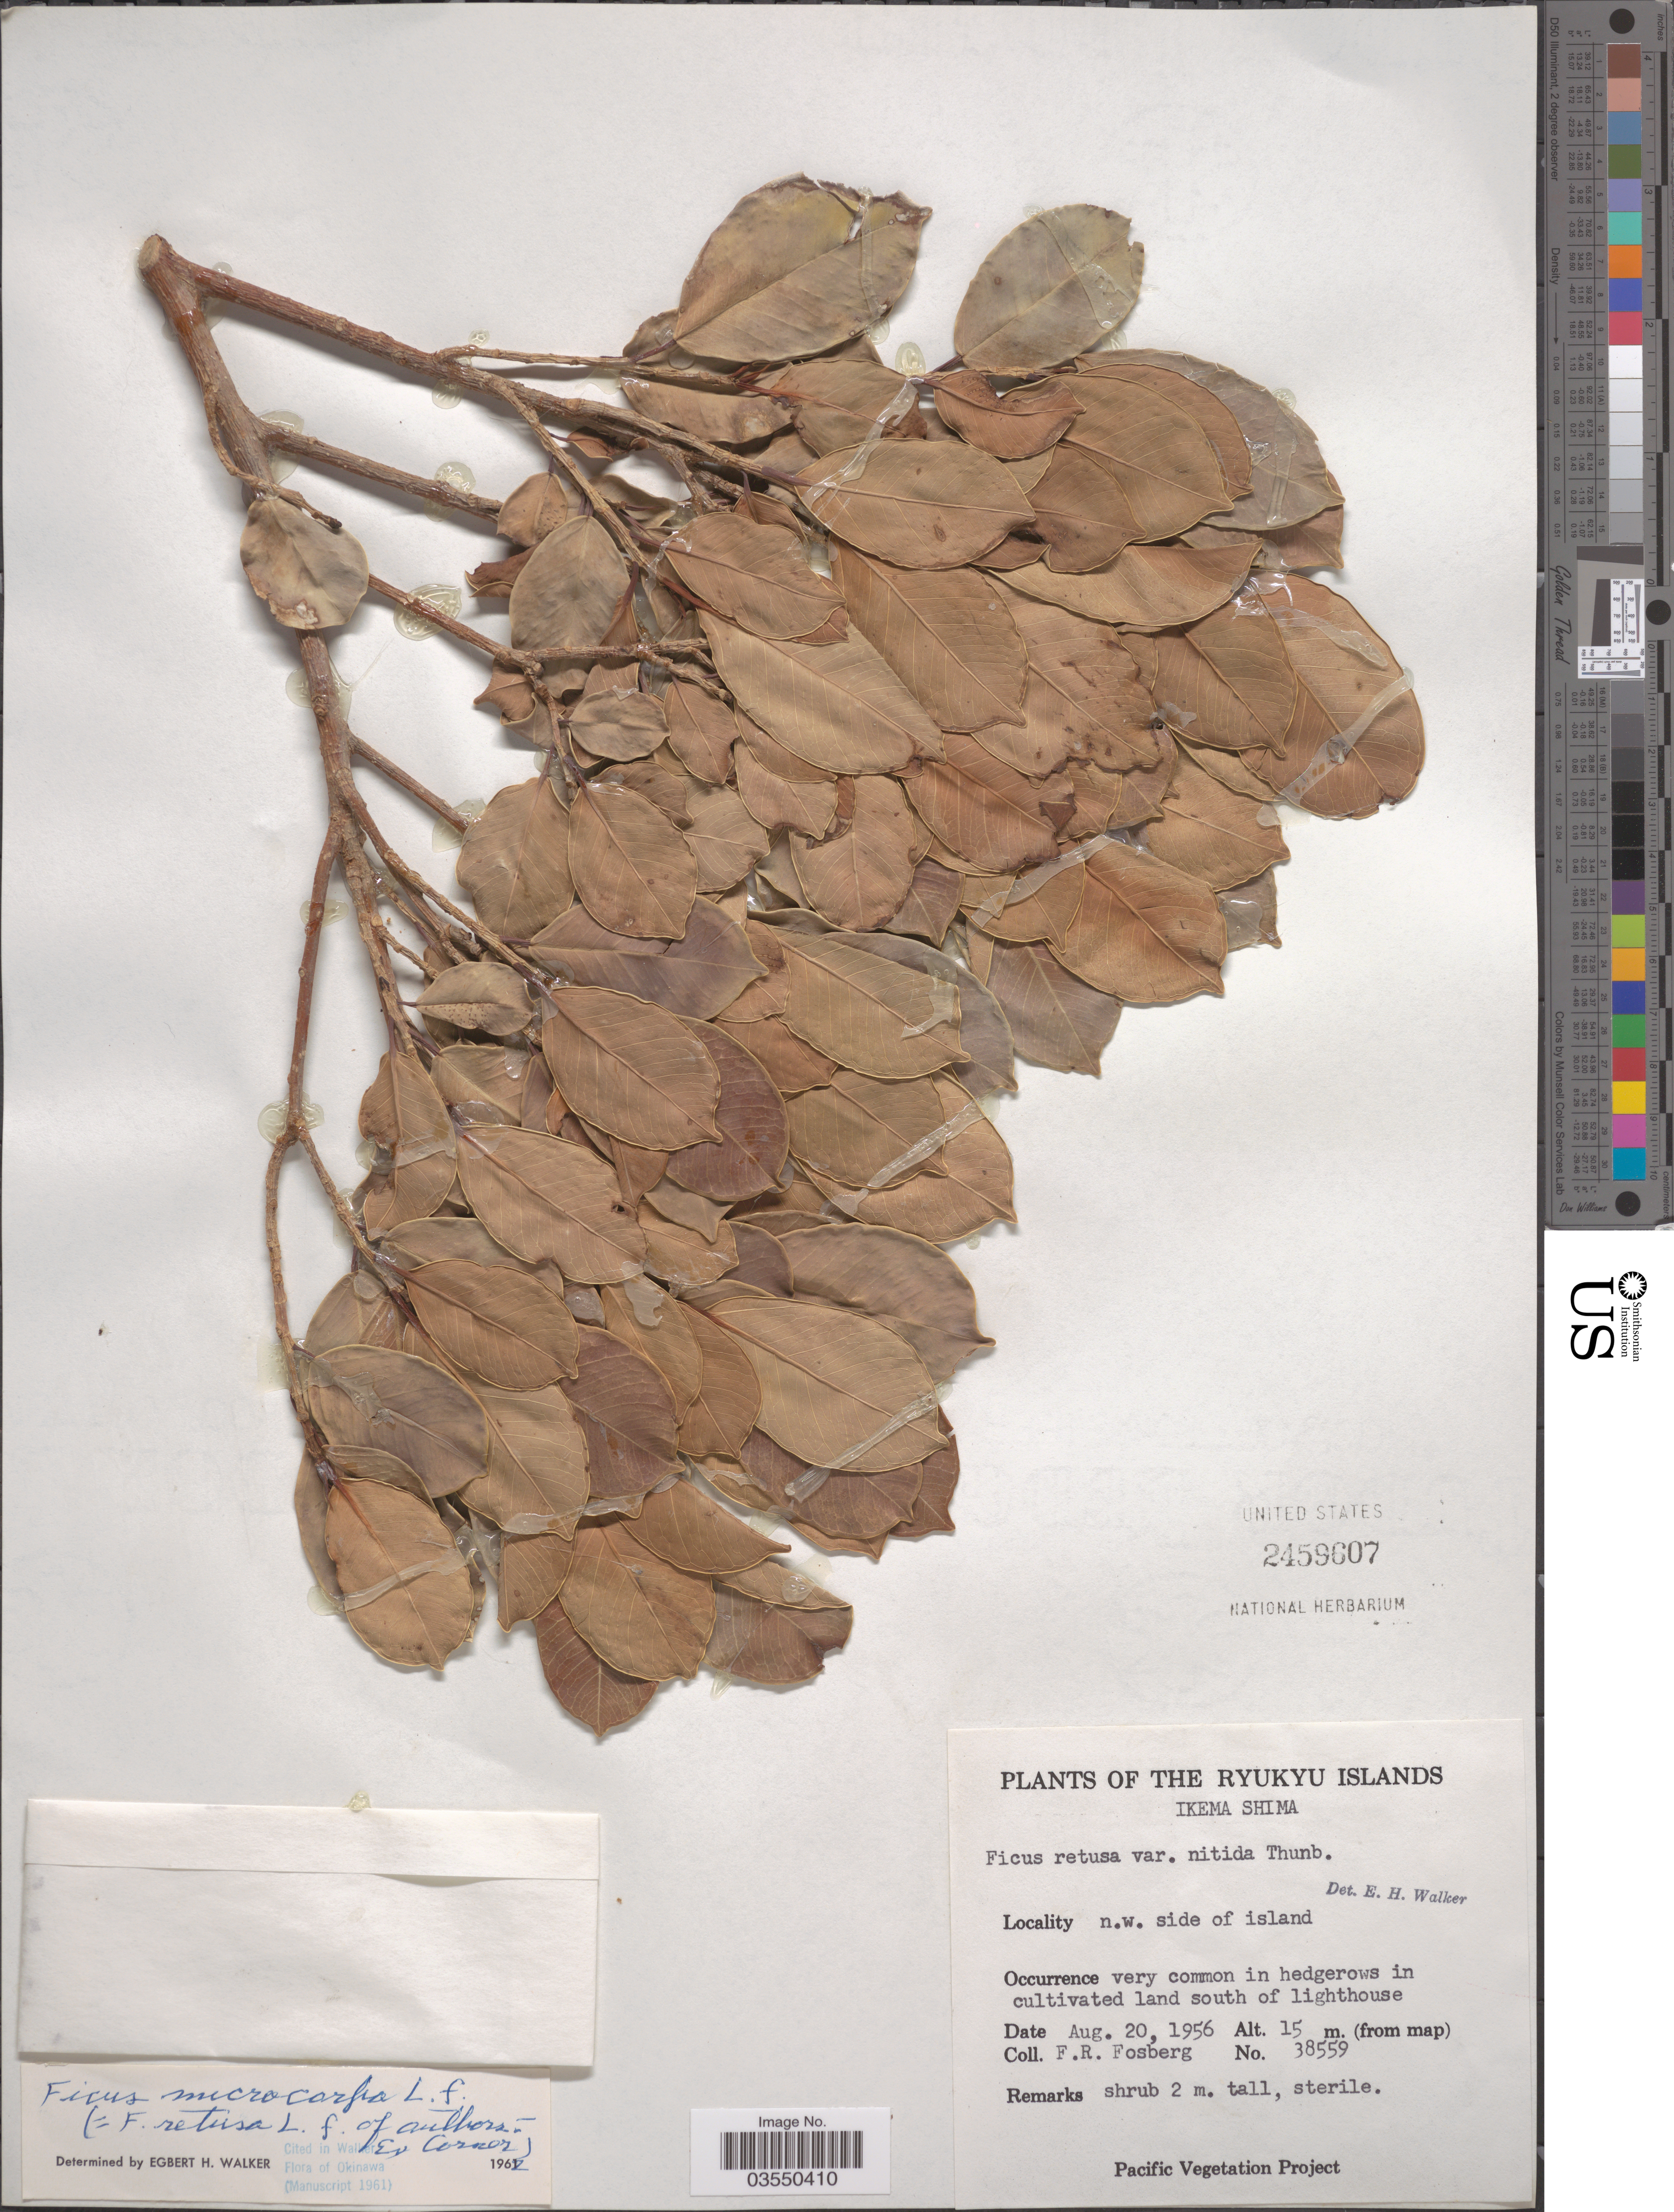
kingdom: Plantae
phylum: Tracheophyta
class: Magnoliopsida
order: Rosales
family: Moraceae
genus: Ficus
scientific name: Ficus microcarpa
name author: L. f.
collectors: F. R. Fosberg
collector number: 38559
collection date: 1956-08-20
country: Japan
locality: The Ryukyu Islands. Ikema Shima. N. w. side of island. Hedgerows in cultivated land south of lighthouse.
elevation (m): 15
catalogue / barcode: US 2459607